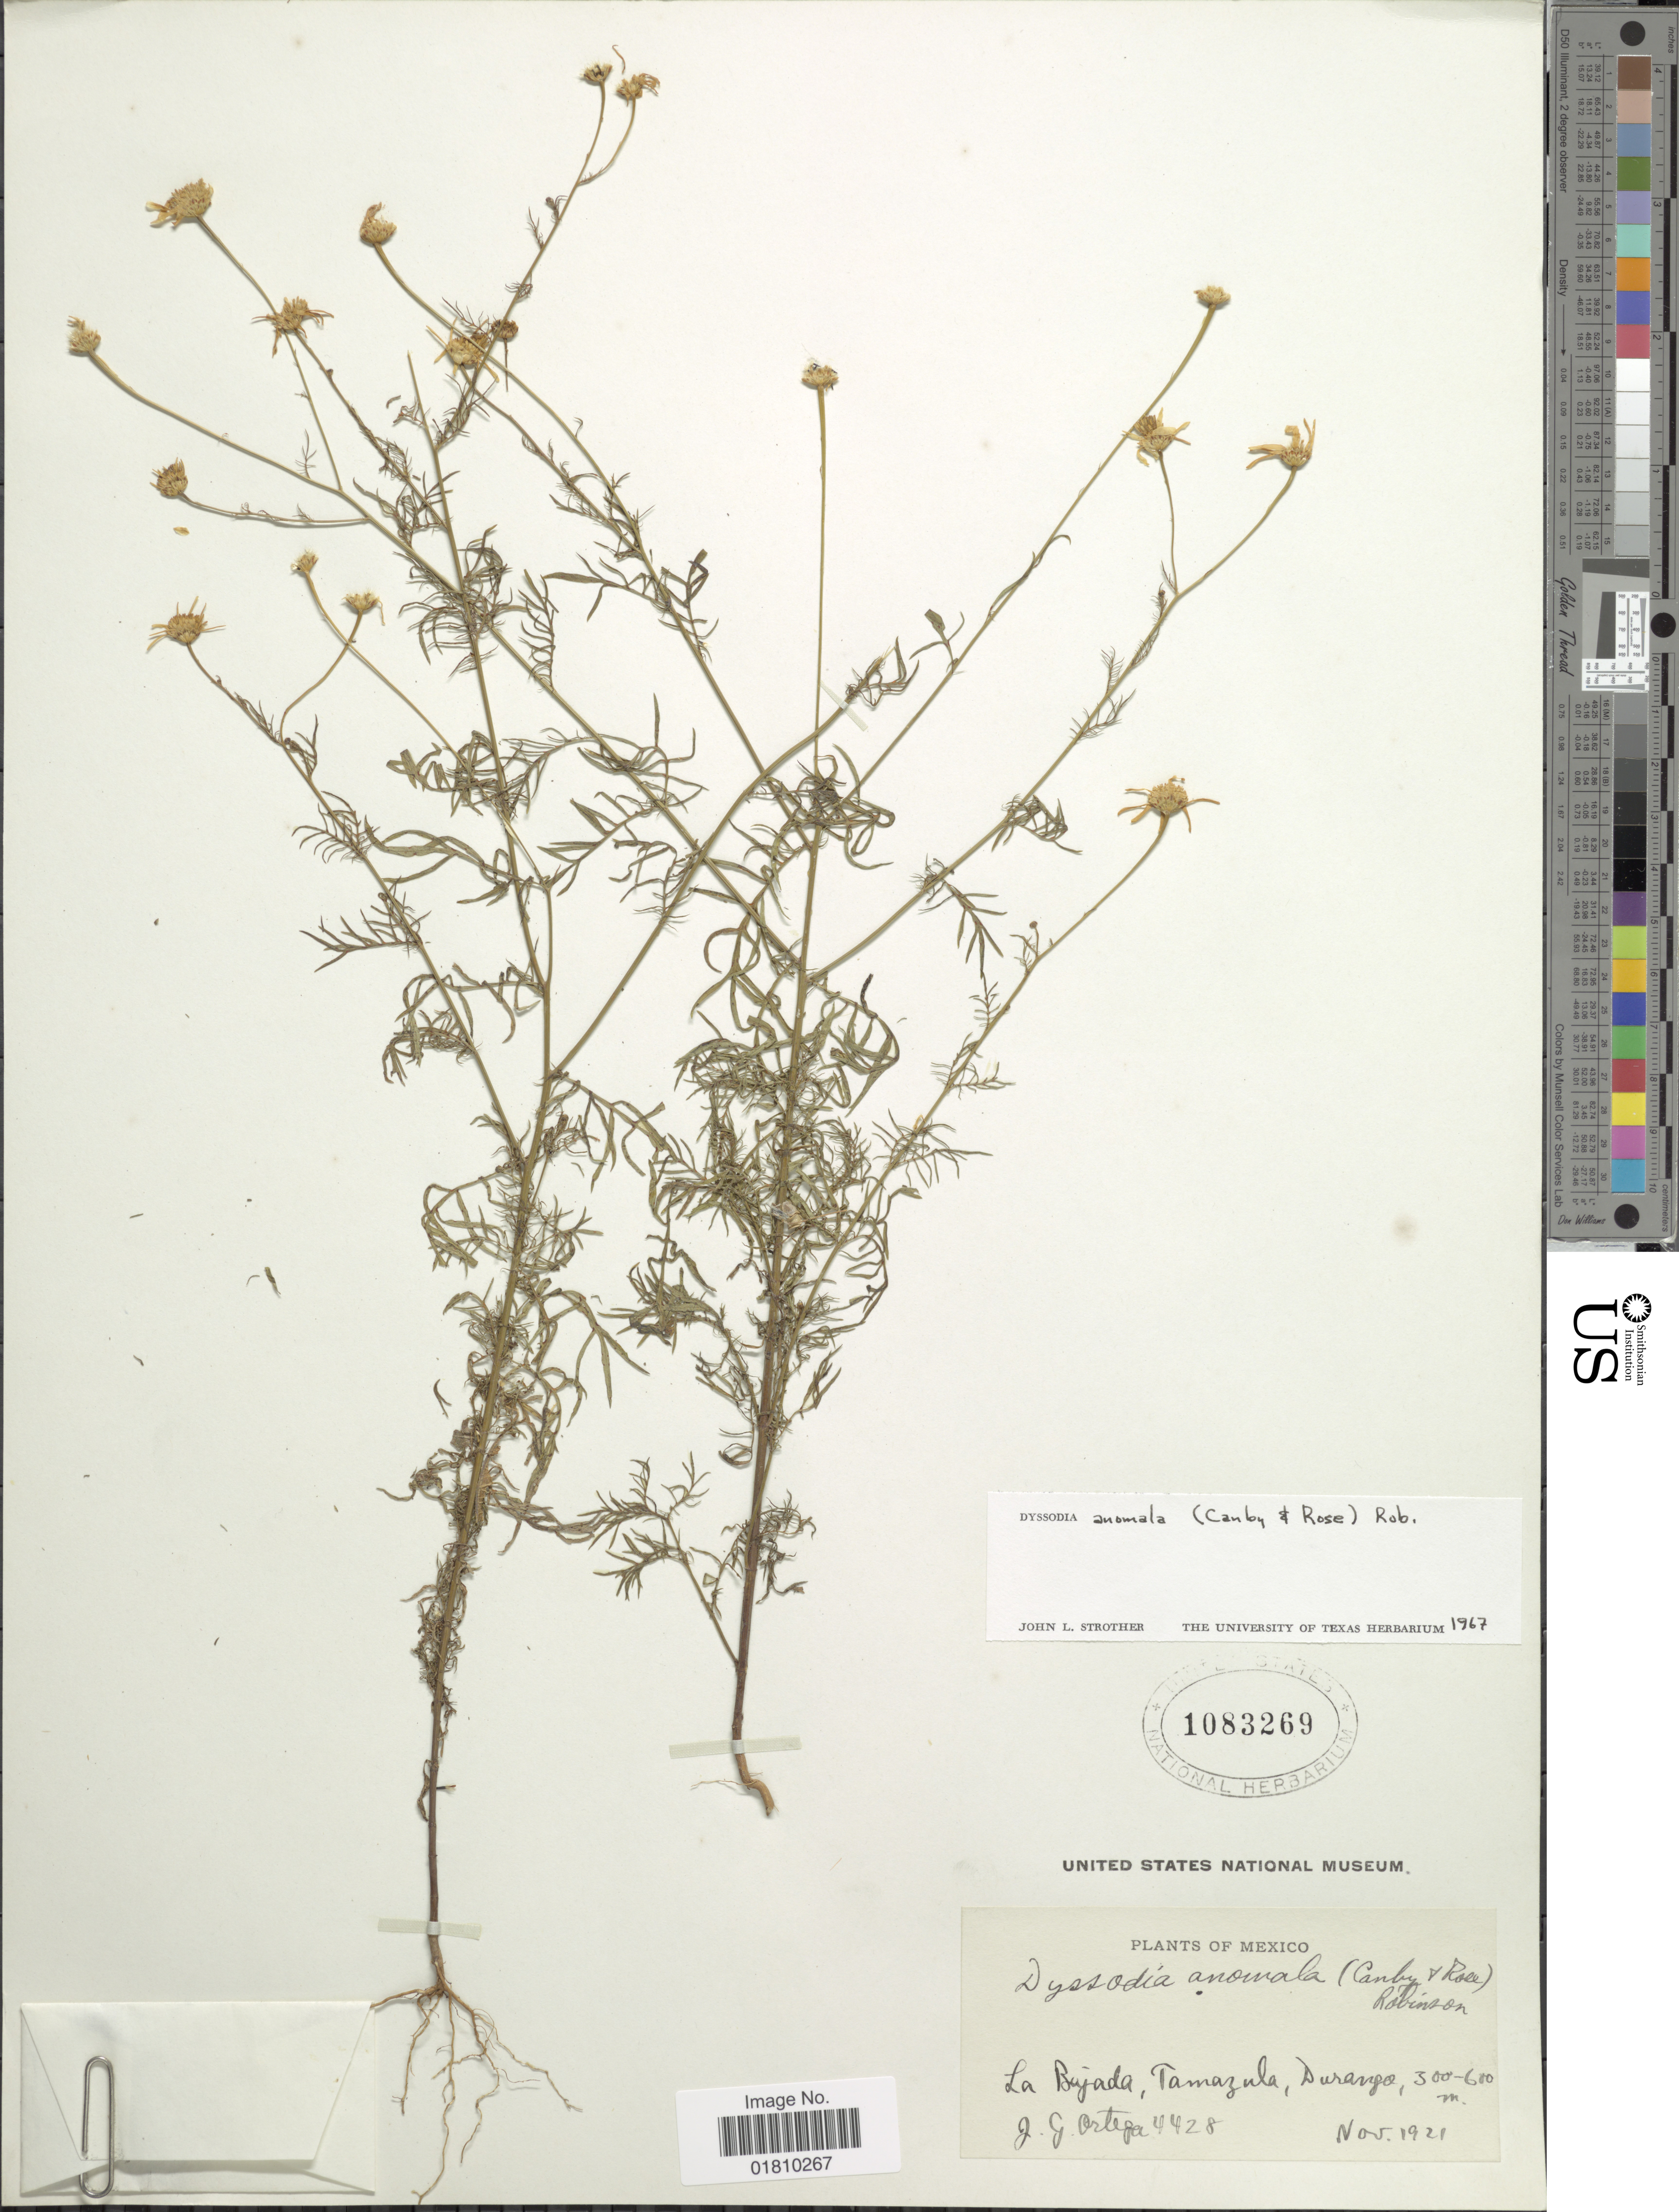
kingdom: Plantae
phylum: Tracheophyta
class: Magnoliopsida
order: Asterales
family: Asteraceae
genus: Adenophyllum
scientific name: Adenophyllum anomalum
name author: (Canby) Strother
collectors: J. Ortega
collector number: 4428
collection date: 1921-11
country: Mexico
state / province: Durango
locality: La Bajada, Tamazula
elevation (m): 300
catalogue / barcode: US 1083269